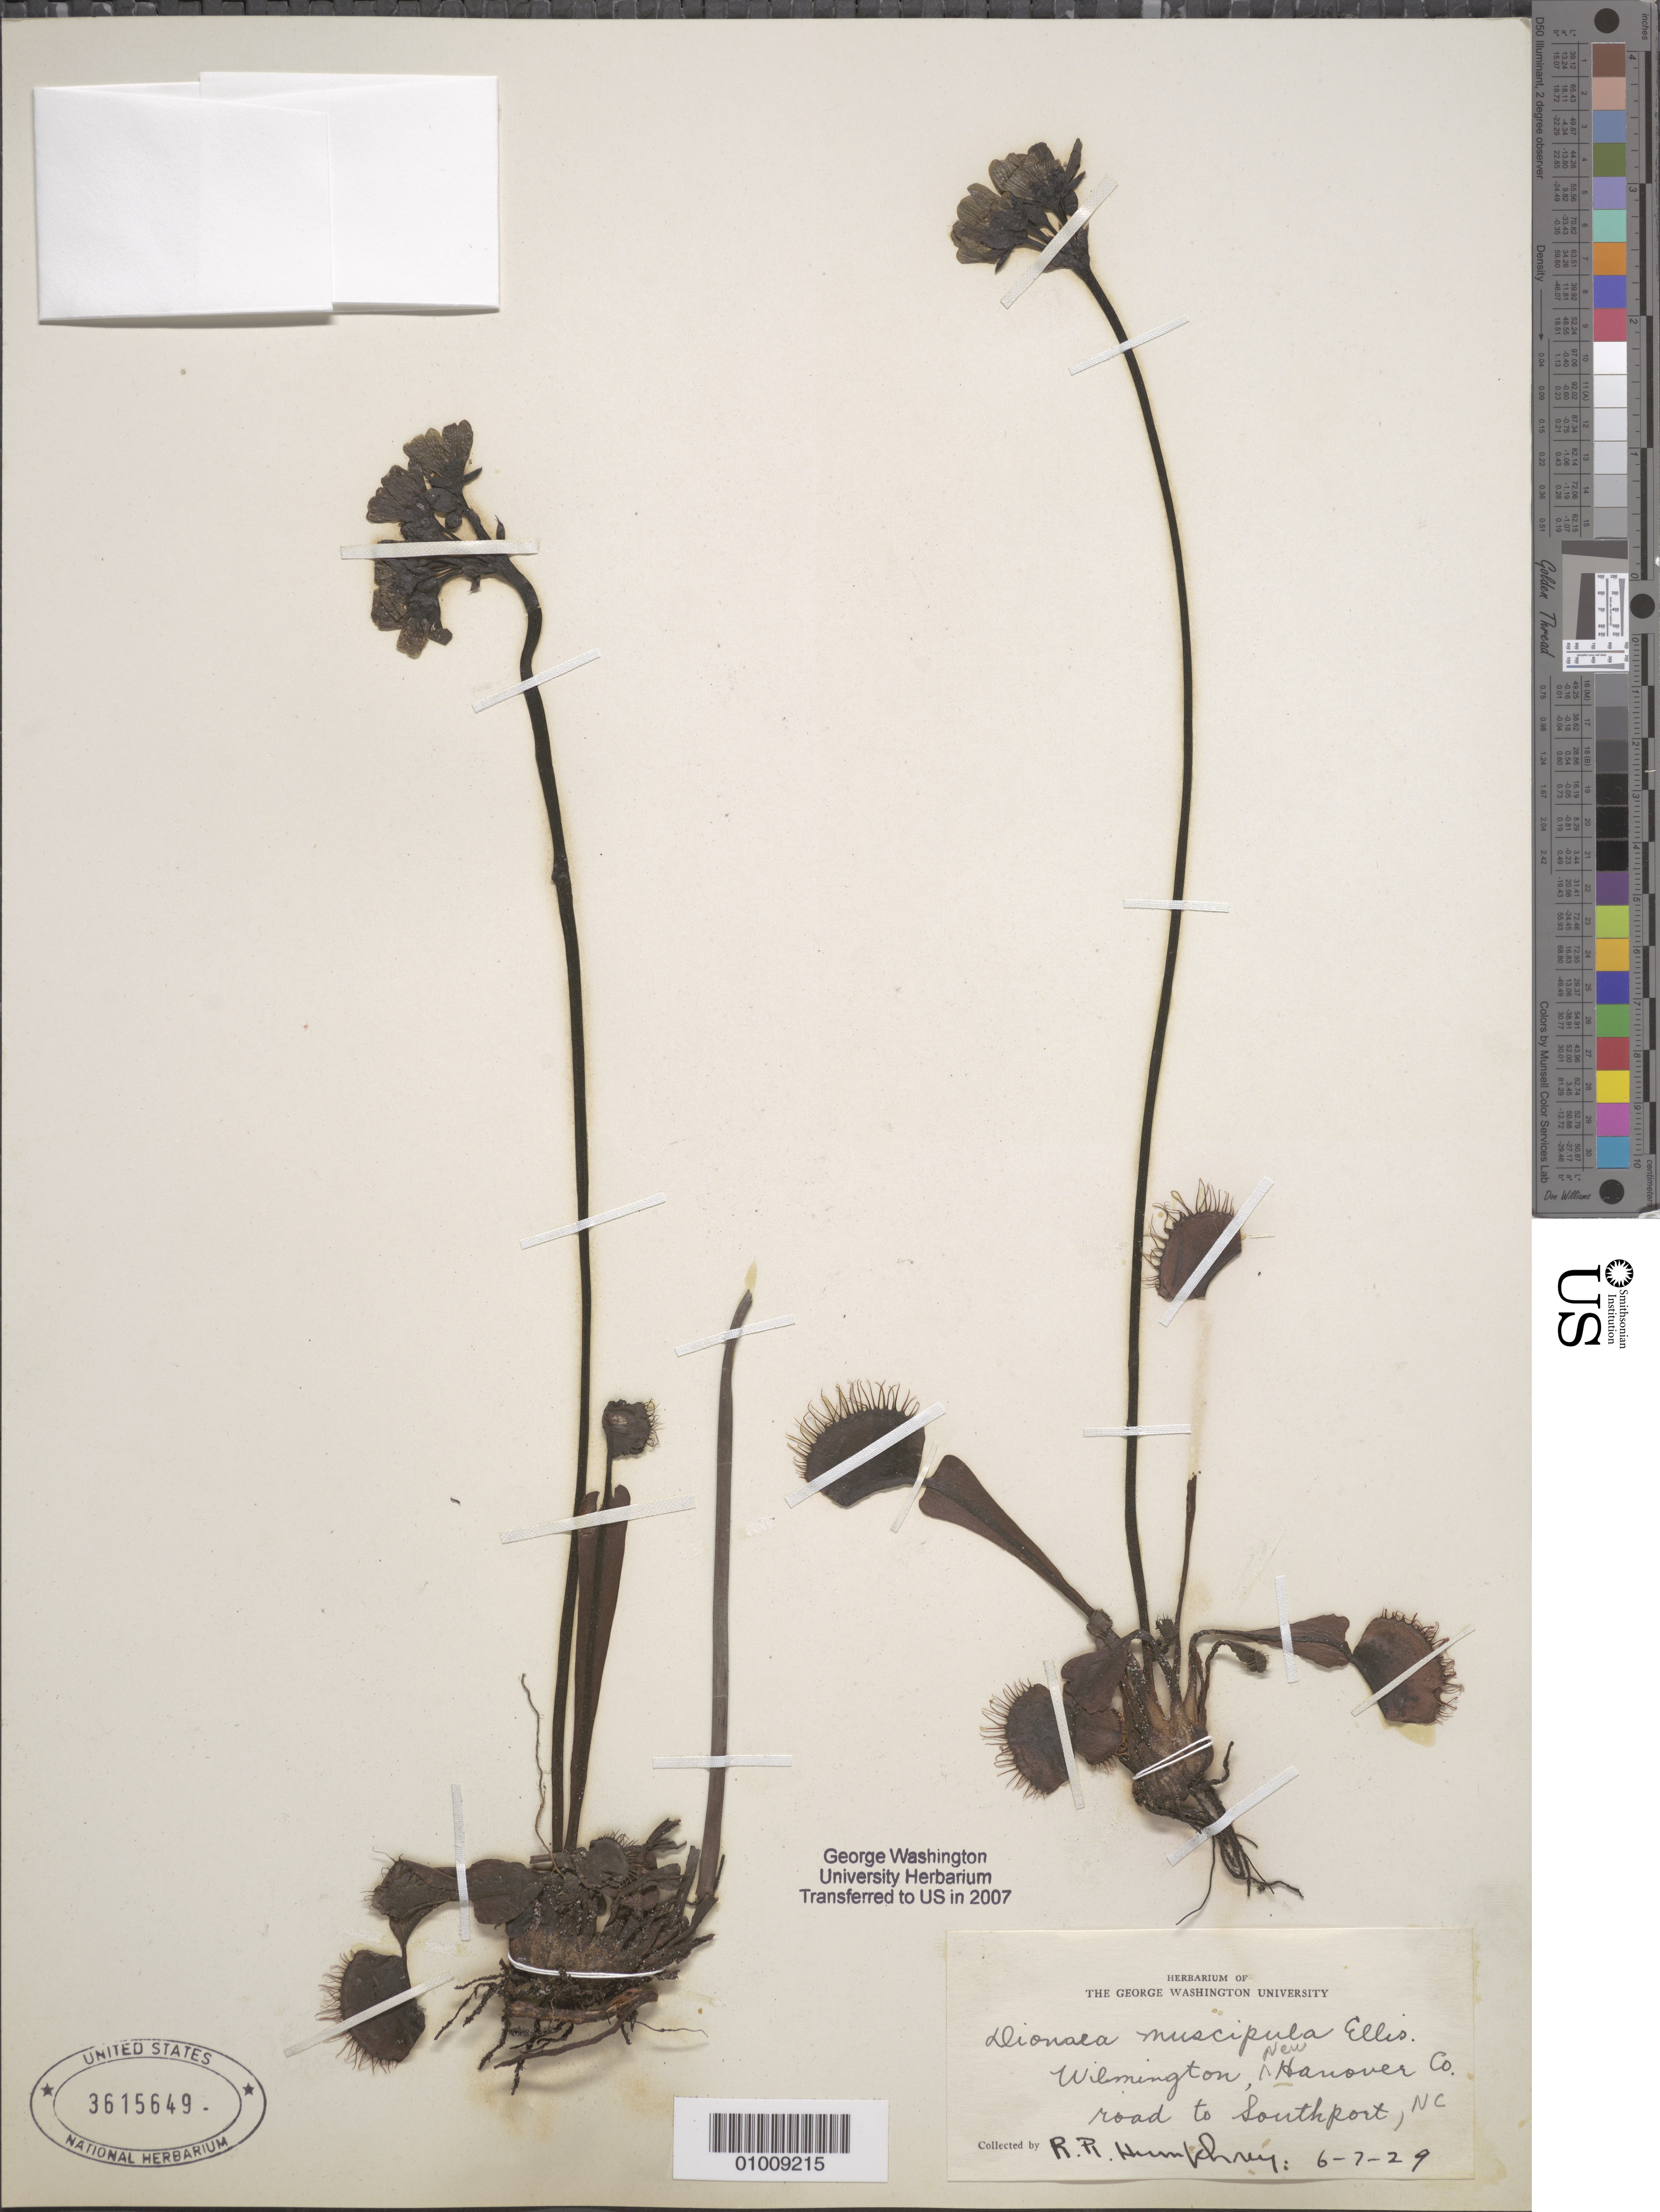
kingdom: Plantae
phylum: Tracheophyta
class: Magnoliopsida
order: Caryophyllales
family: Droseraceae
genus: Dionaea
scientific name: Dionaea muscipula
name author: J. Ellis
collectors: R. Humphrey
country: United States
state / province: North Carolina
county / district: New Hanover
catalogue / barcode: US 3615649